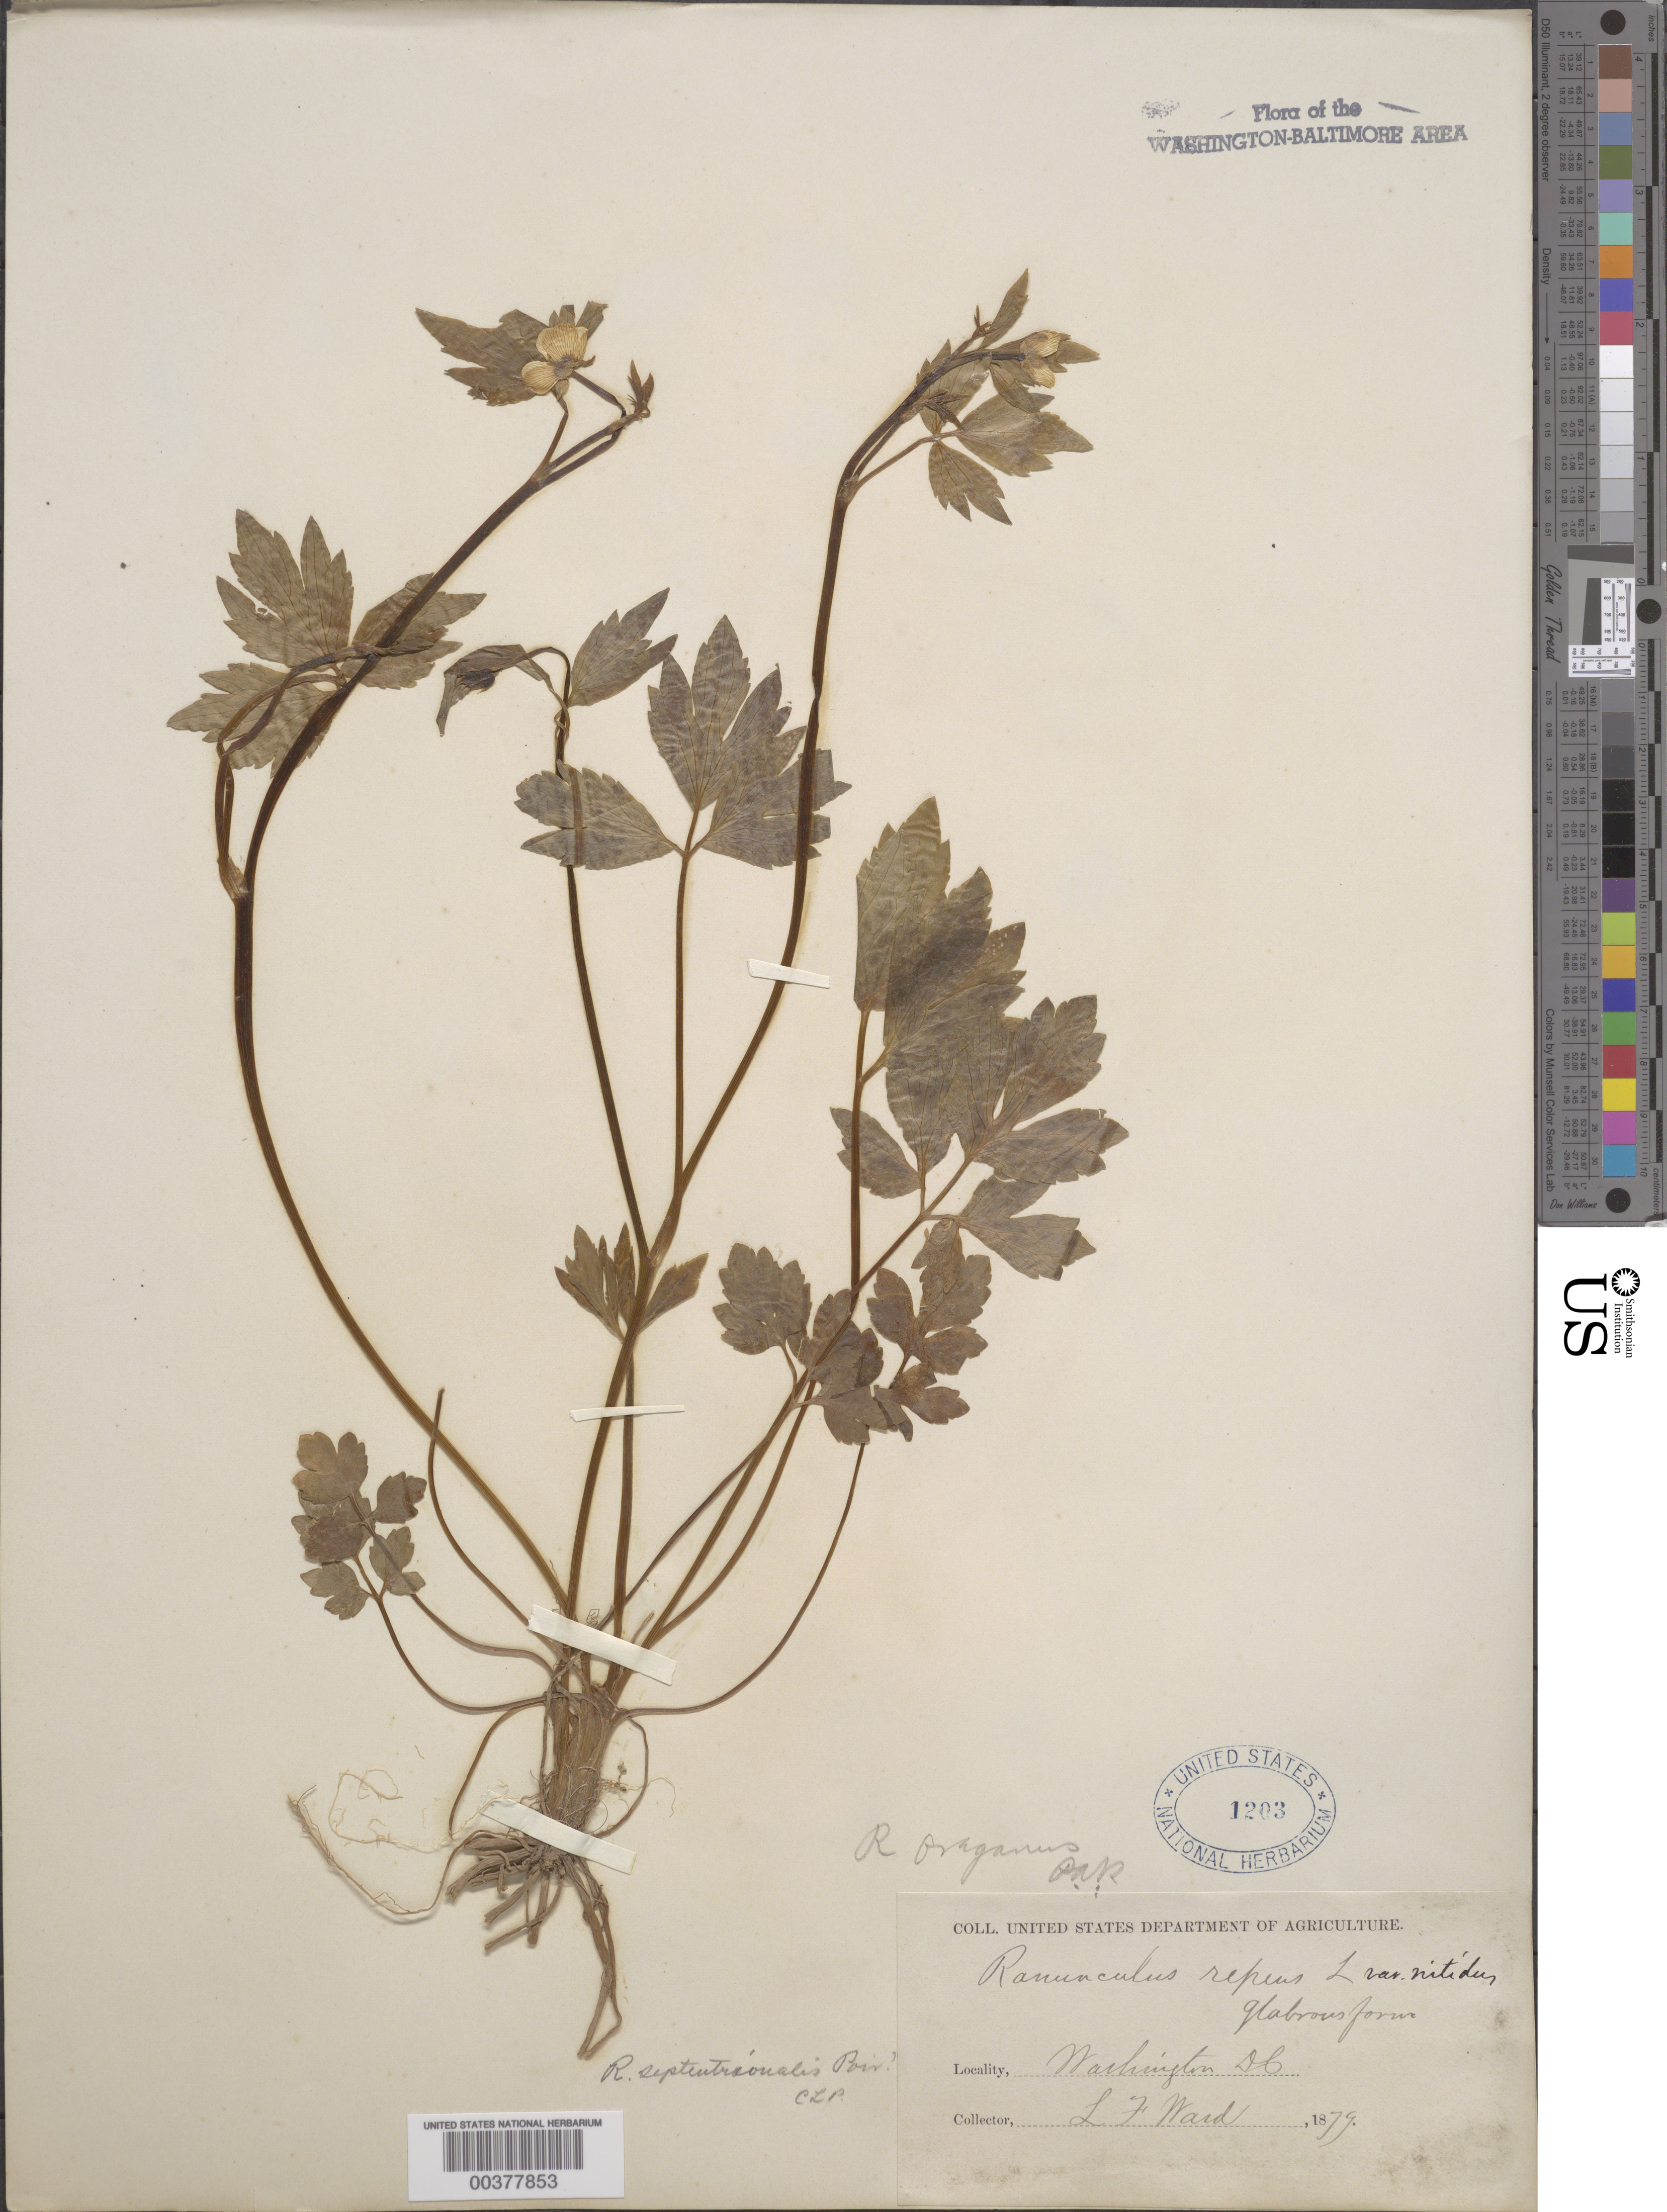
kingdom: Plantae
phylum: Tracheophyta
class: Magnoliopsida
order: Ranunculales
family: Ranunculaceae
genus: Ranunculus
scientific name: Ranunculus hispidus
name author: Michx.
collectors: L. F. Ward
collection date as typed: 1879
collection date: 1879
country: United States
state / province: District of Columbia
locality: Washington DC area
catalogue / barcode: US 1203